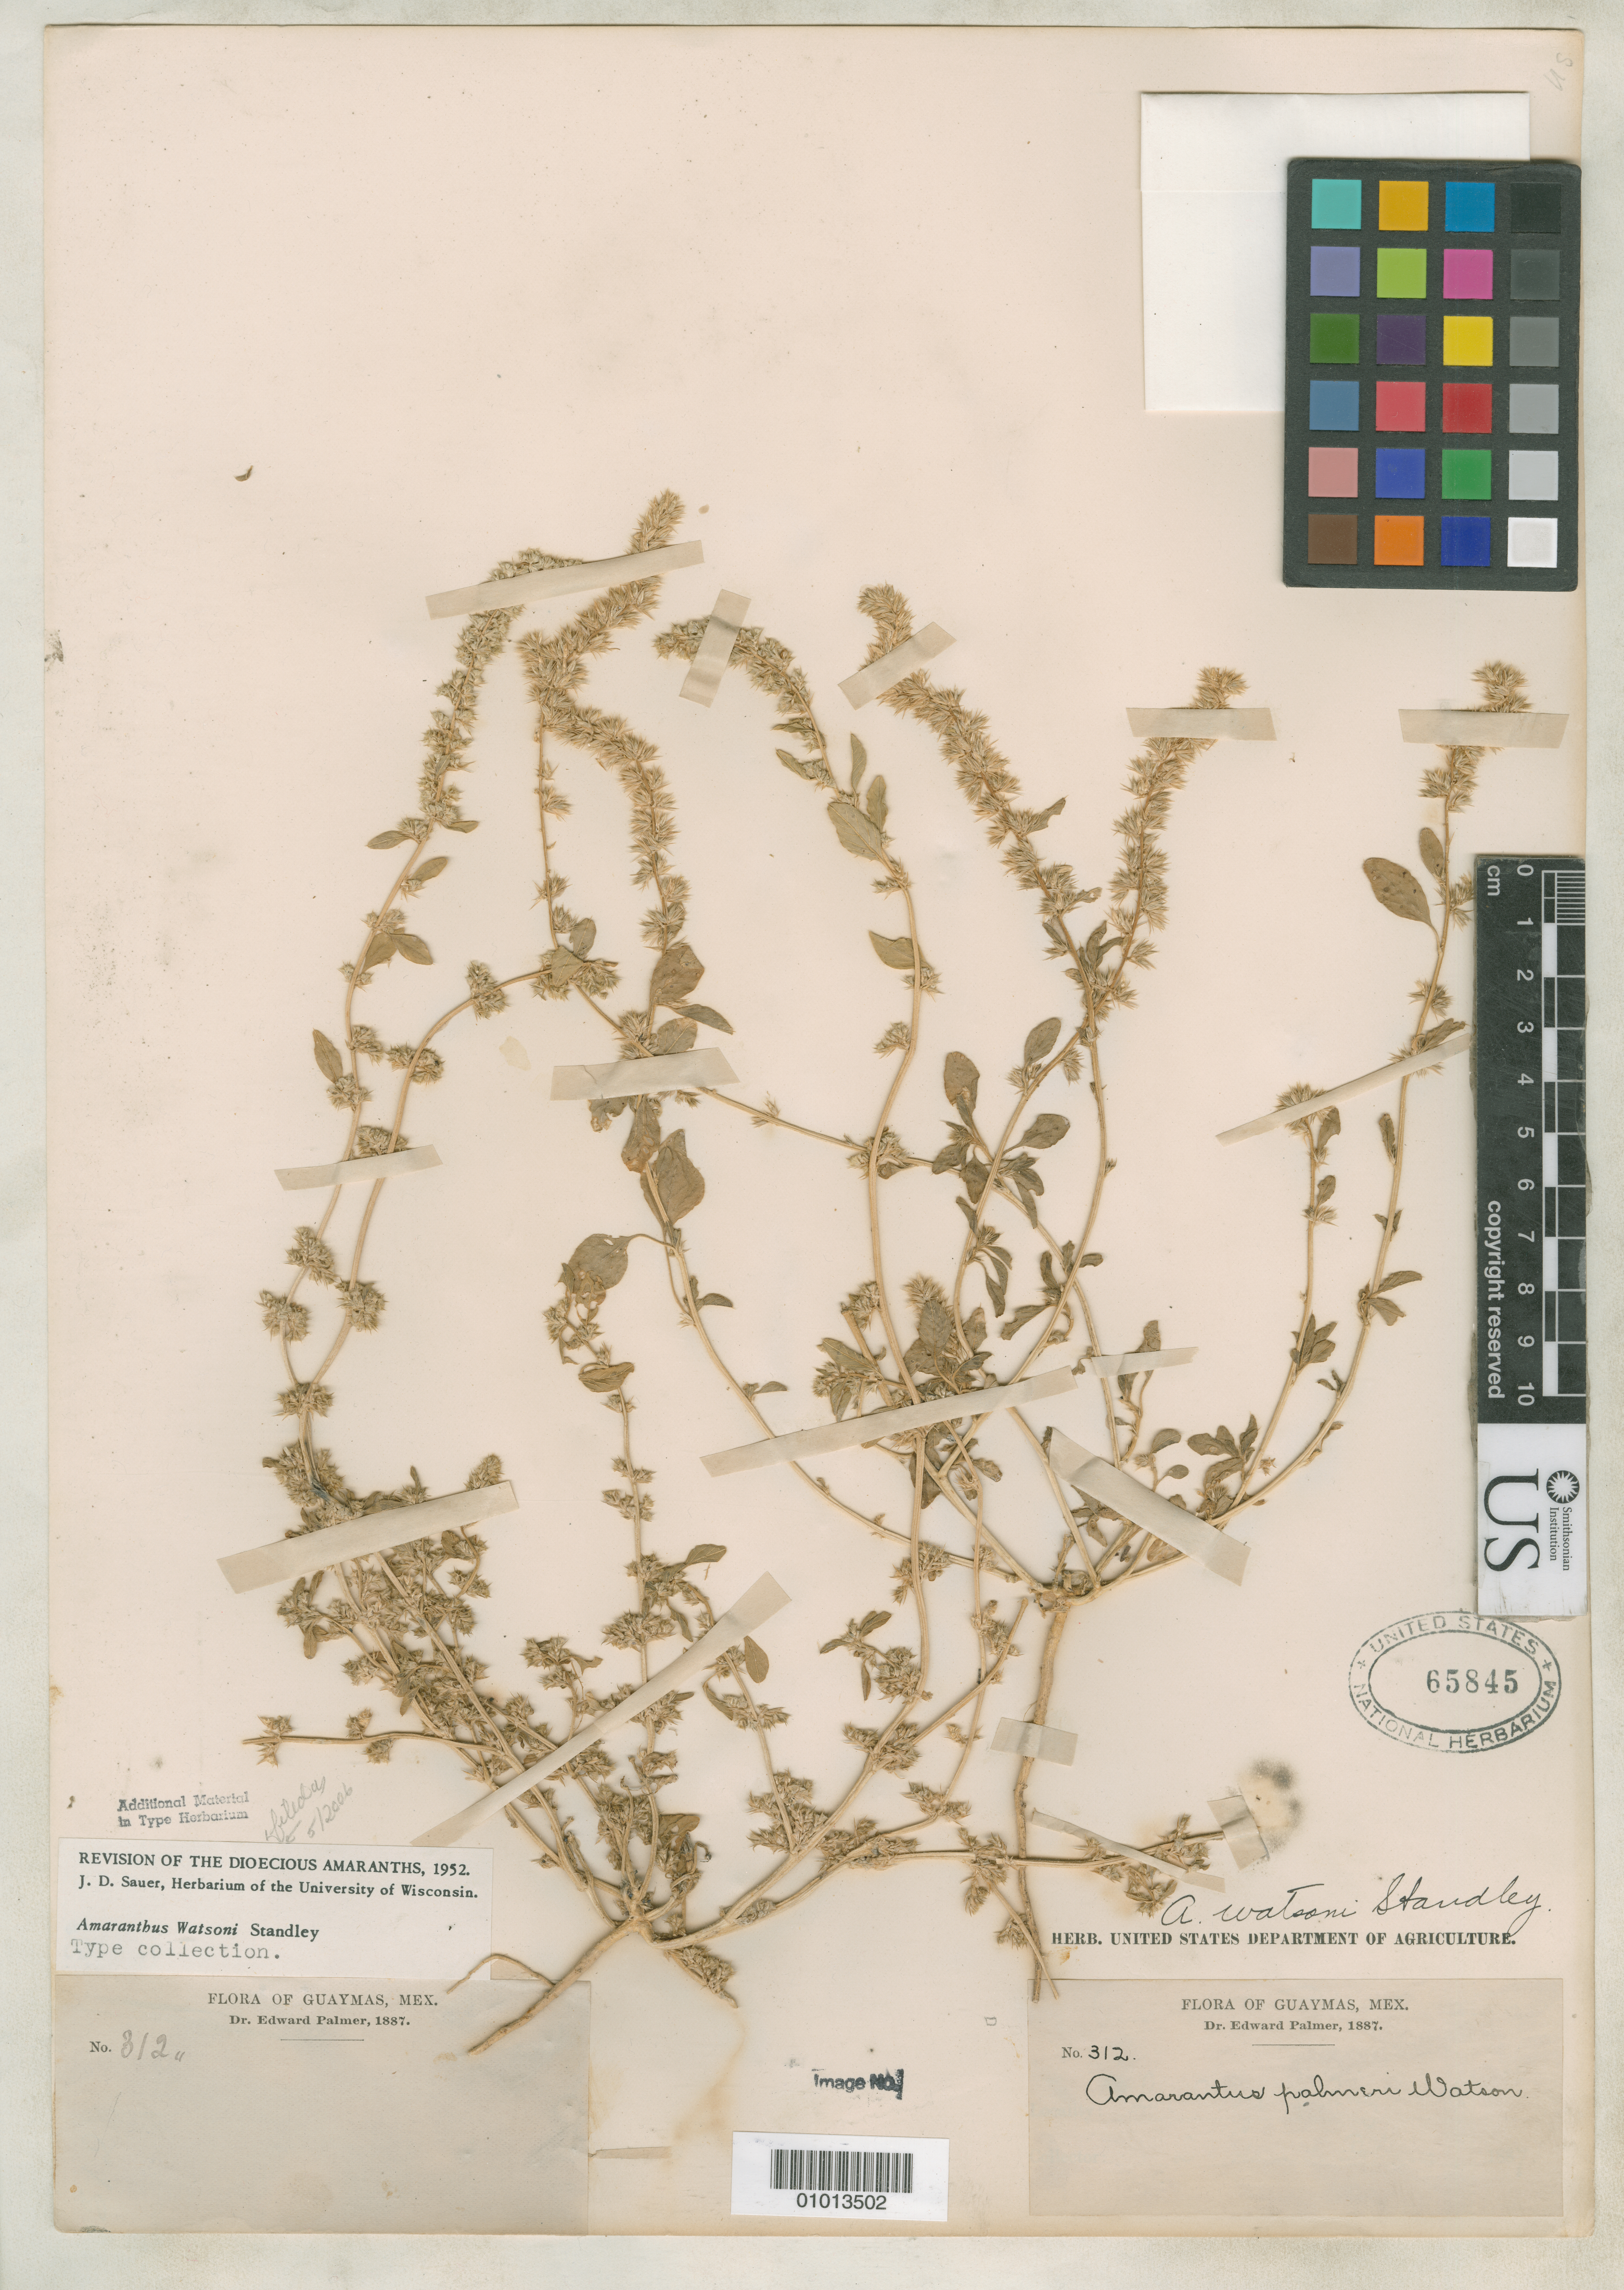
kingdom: Plantae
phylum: Tracheophyta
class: Magnoliopsida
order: Caryophyllales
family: Amaranthaceae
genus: Amaranthus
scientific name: Amaranthus watsonii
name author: Standl.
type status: Isotype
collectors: E. Palmer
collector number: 312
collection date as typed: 1887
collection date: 1887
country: Mexico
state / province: Sonora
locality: Guaymas.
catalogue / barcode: US 65845